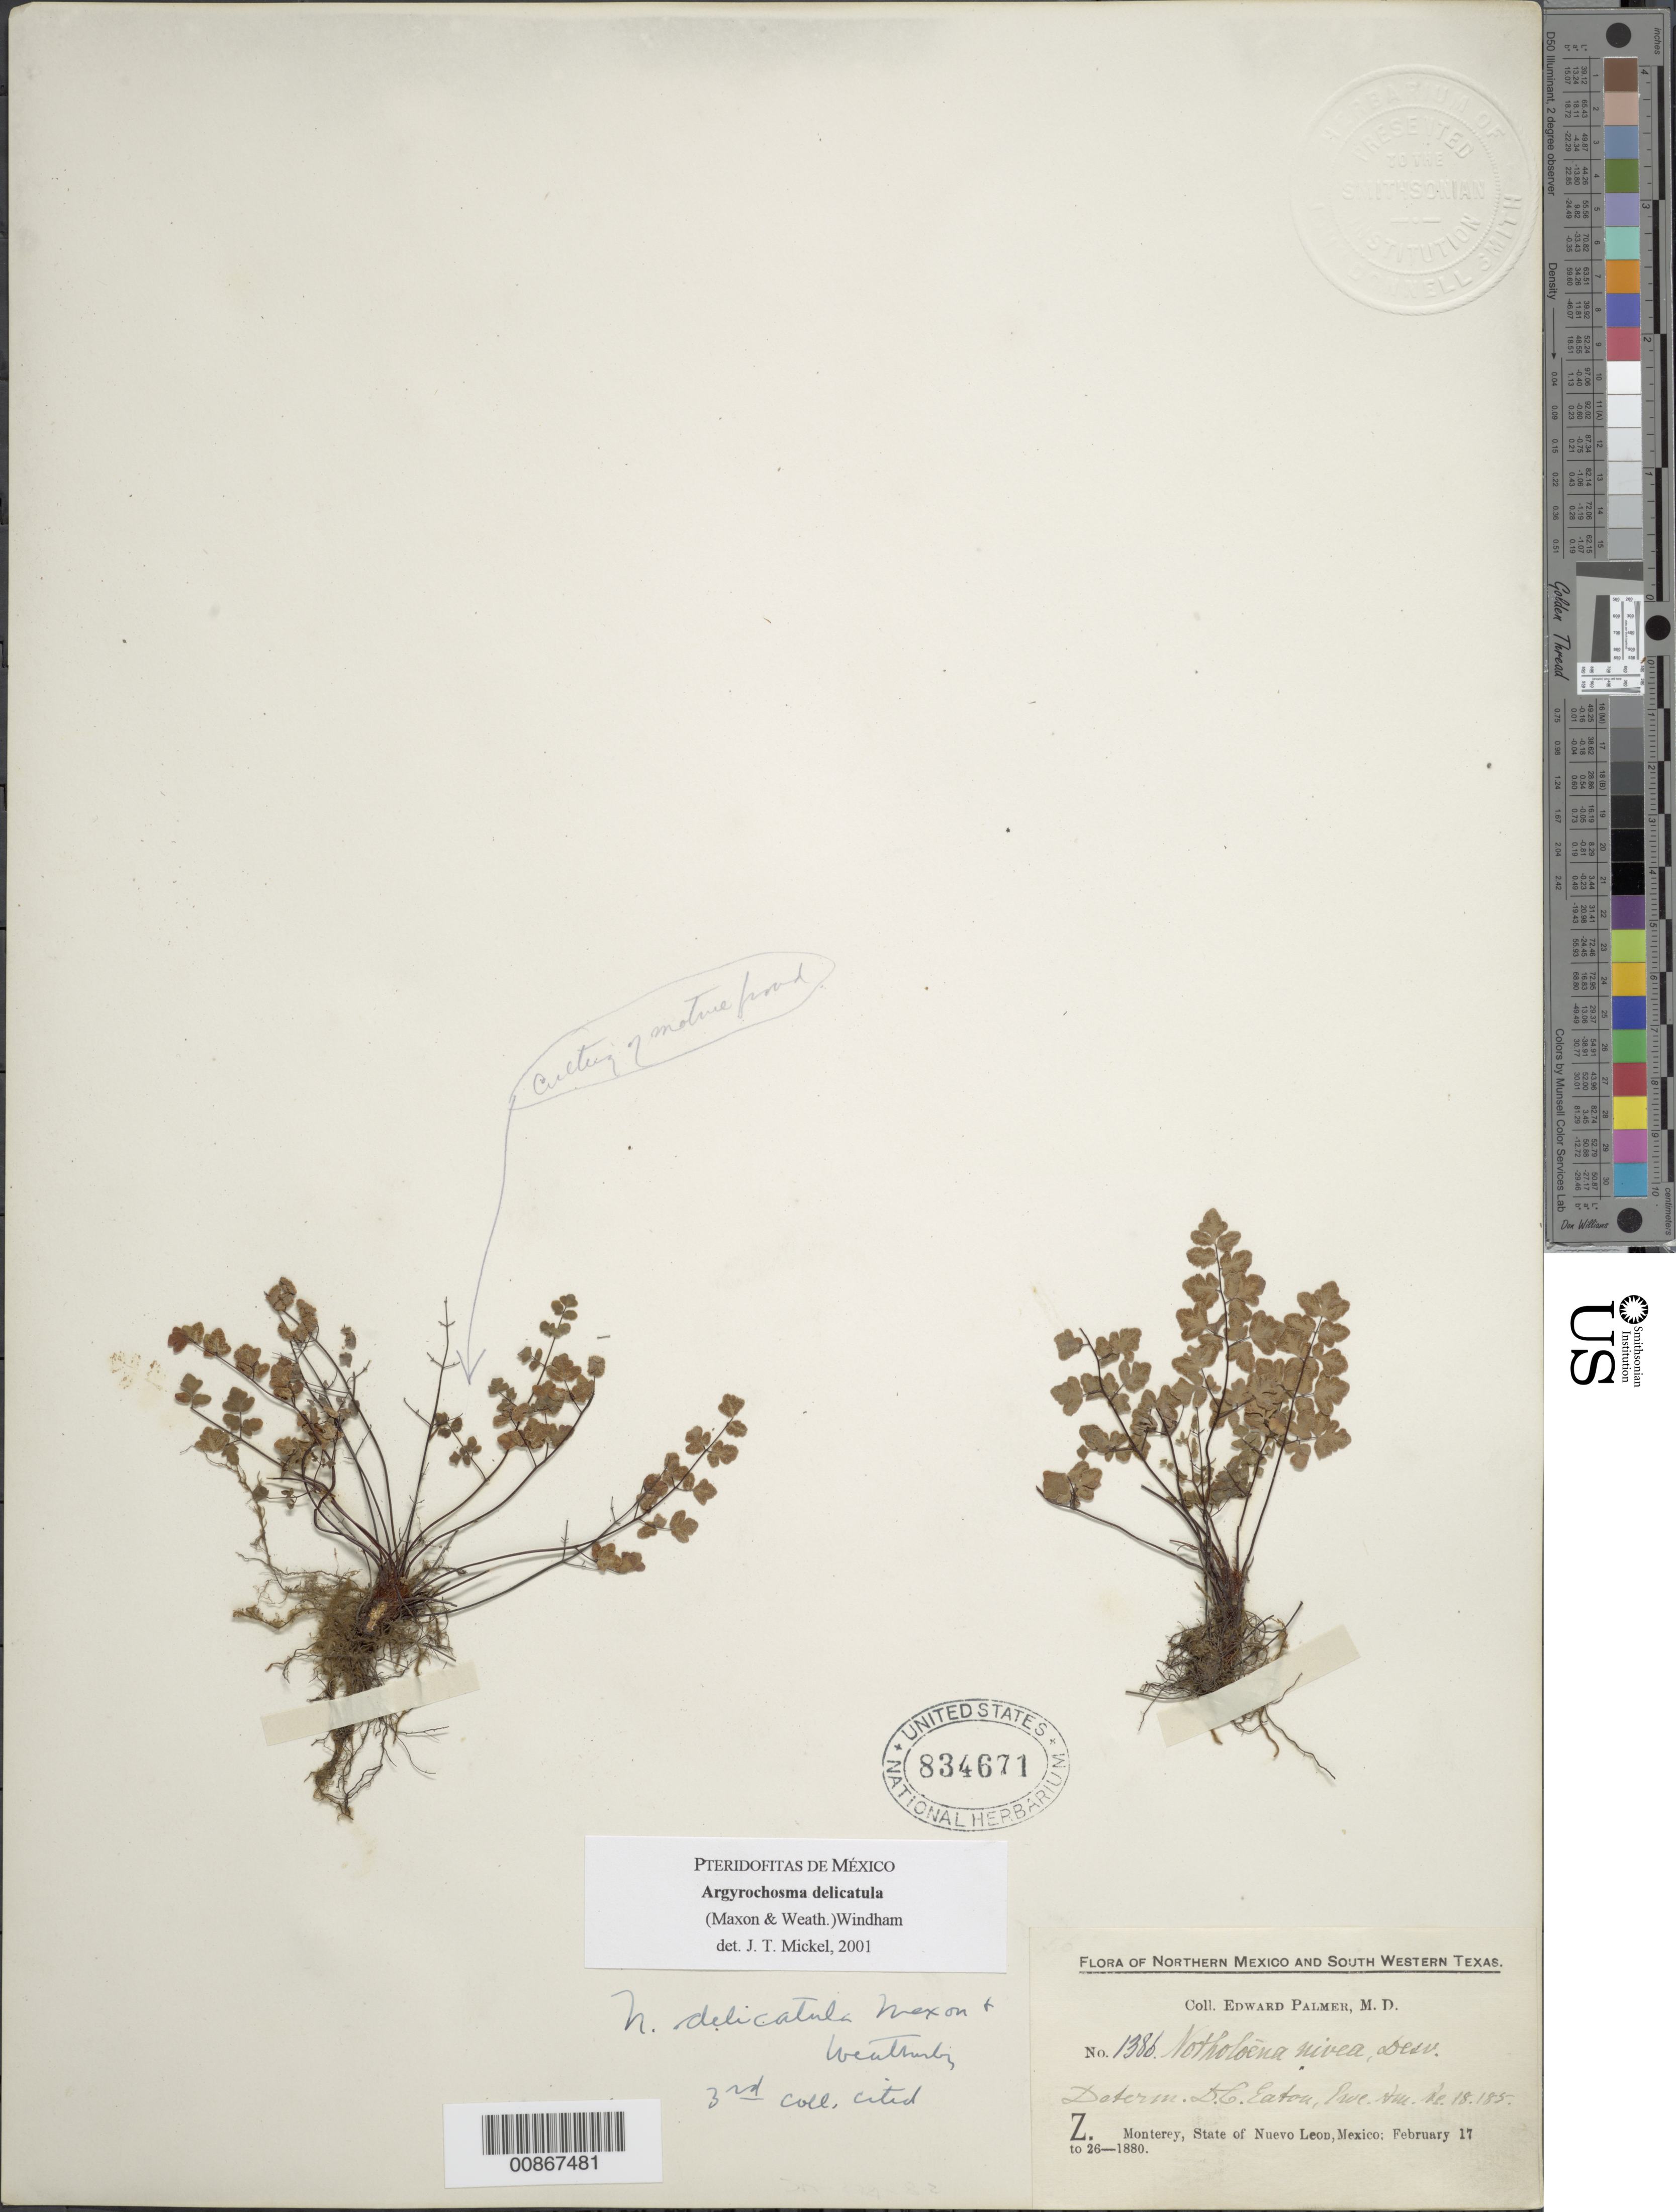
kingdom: Plantae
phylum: Tracheophyta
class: Polypodiopsida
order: Polypodiales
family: Pteridaceae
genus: Argyrochosma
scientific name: Argyrochosma delicatula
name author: (Maxon & Weath.) Windham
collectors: E. Palmer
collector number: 1386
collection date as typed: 17 Feb 1880 to 26 Feb 1880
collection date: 1880-02-17/1880-02-26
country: Mexico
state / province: Nuevo León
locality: Z. Monterrey, Nuevo León.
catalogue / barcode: US 834671